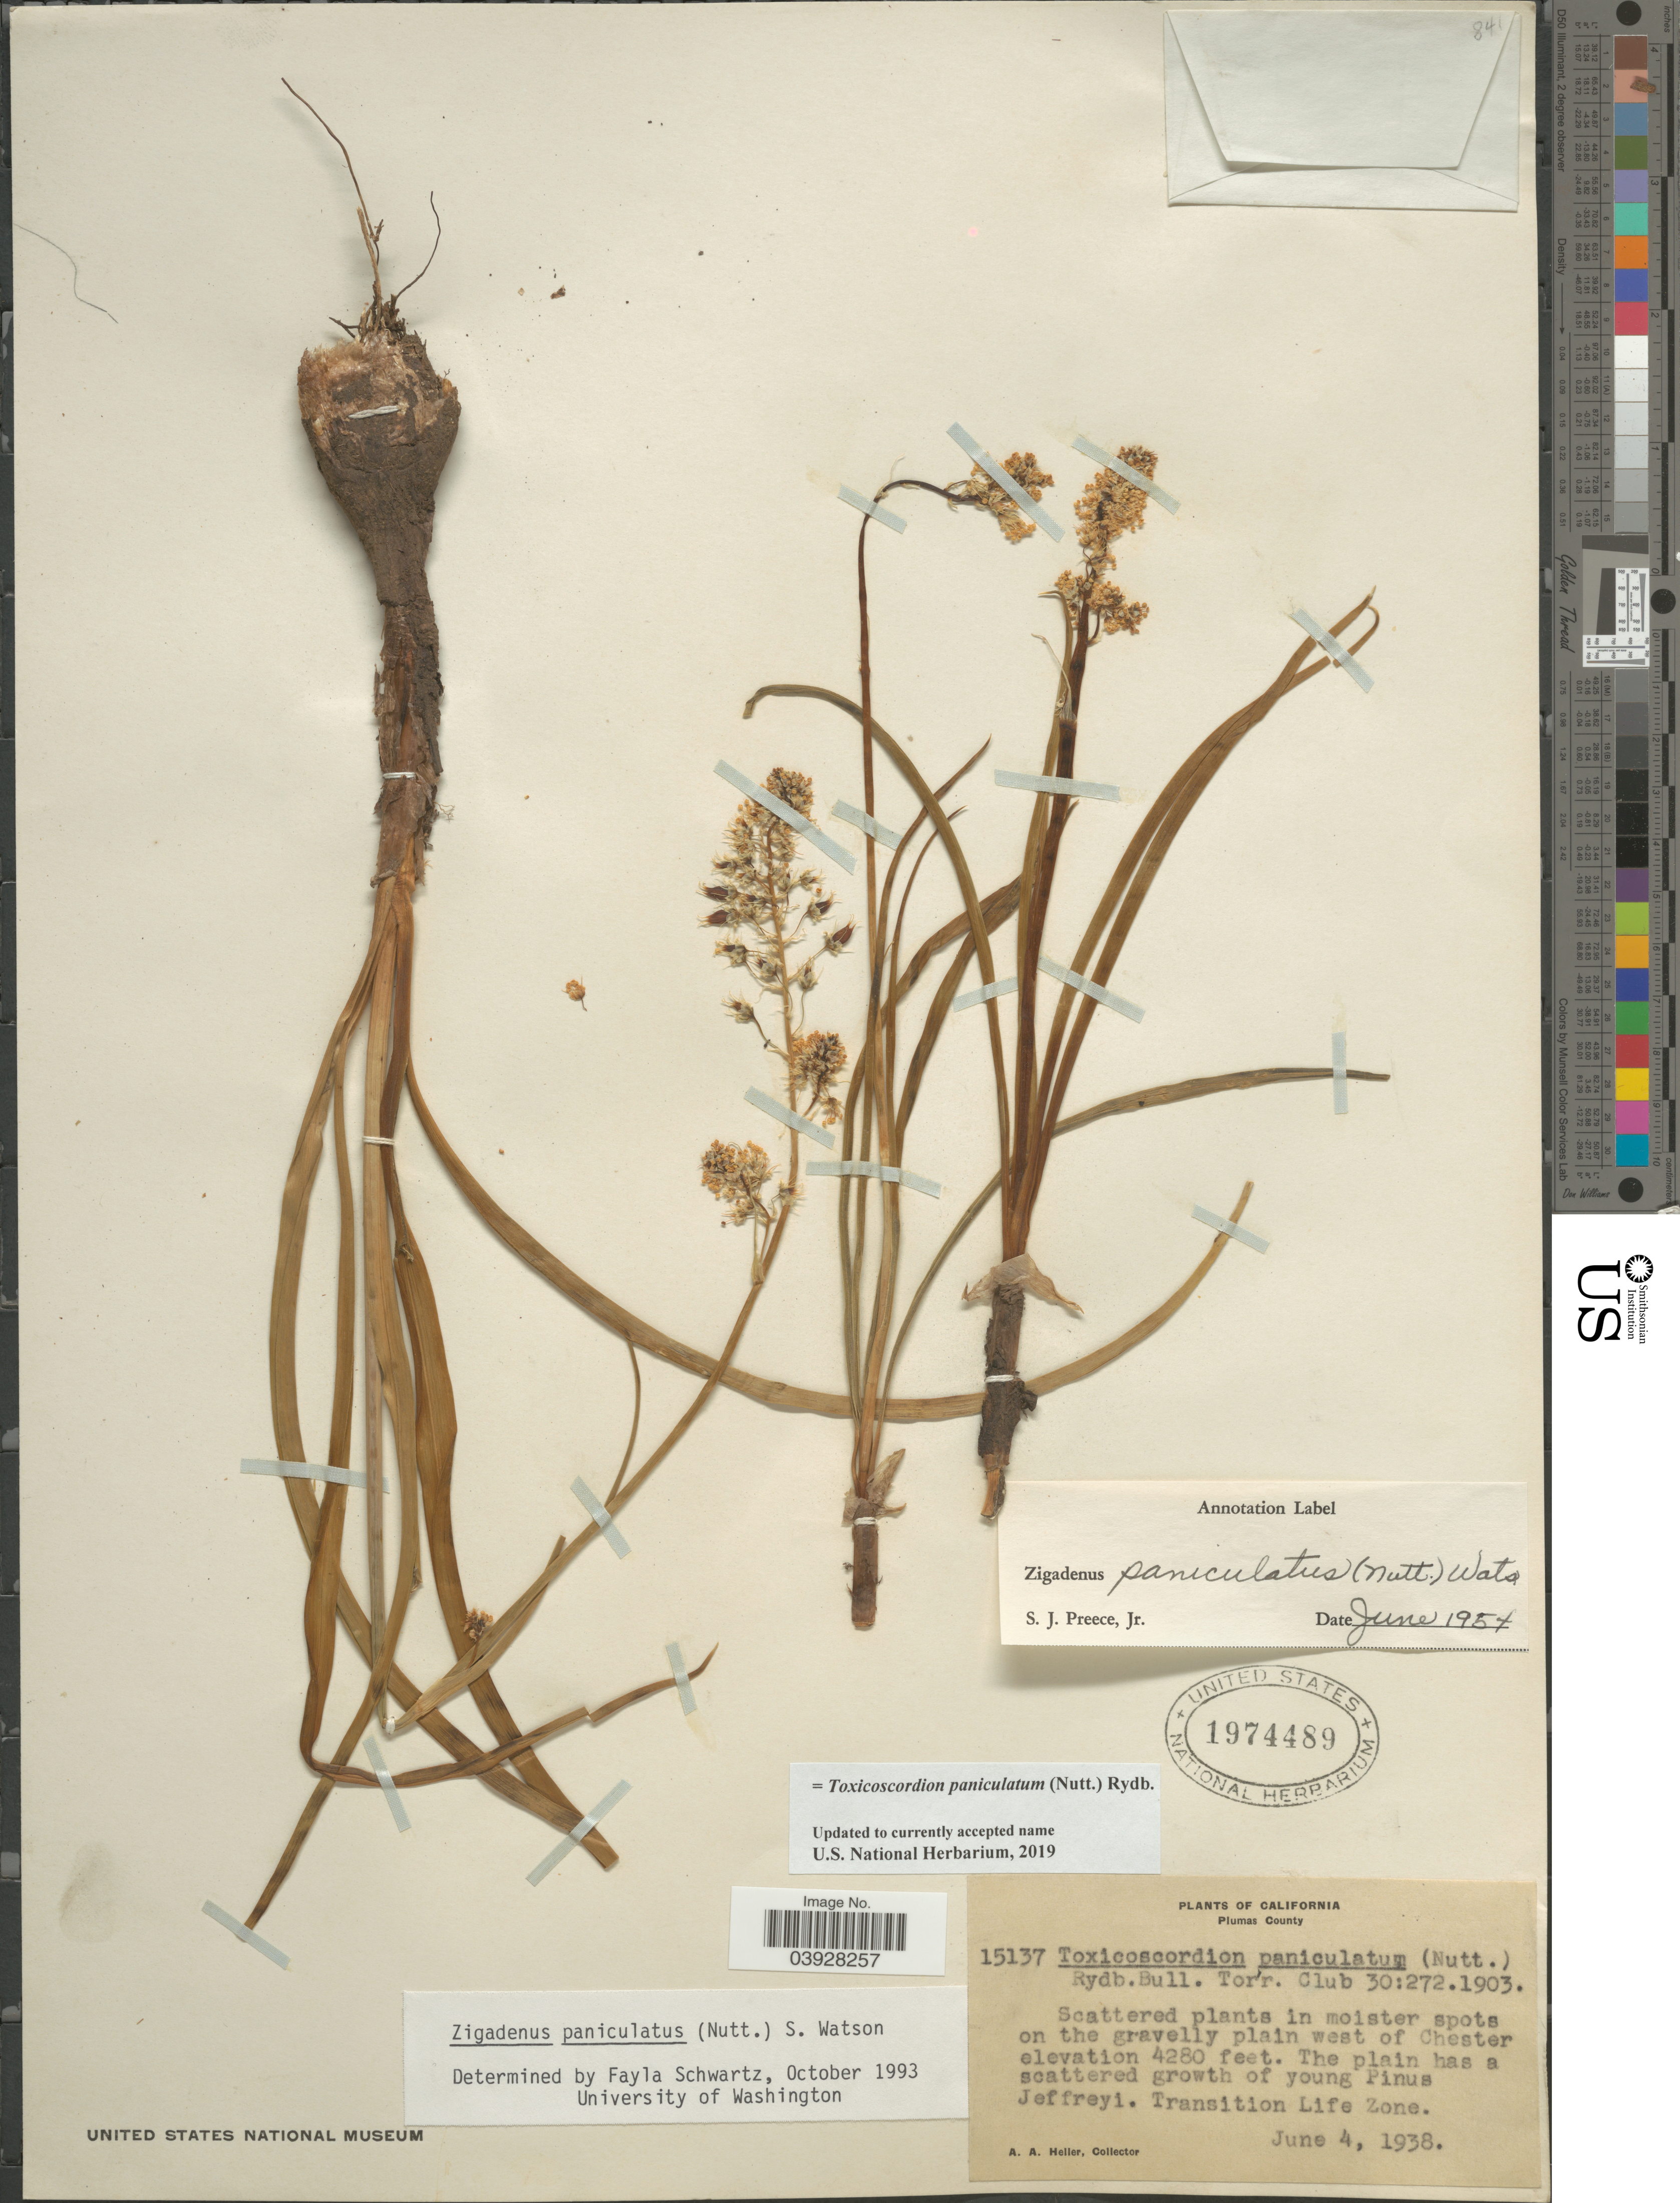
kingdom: Plantae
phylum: Tracheophyta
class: Liliopsida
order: Liliales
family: Melanthiaceae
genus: Toxicoscordion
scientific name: Toxicoscordion paniculatum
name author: (Nutt.) Rydb.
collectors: A. A. Heller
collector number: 15137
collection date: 1938-06-04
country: United States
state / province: California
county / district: Plumas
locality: Plumas County. On the gravelly plain west of Chester. Transition Life Zone.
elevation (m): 1305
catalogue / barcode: US 1974489